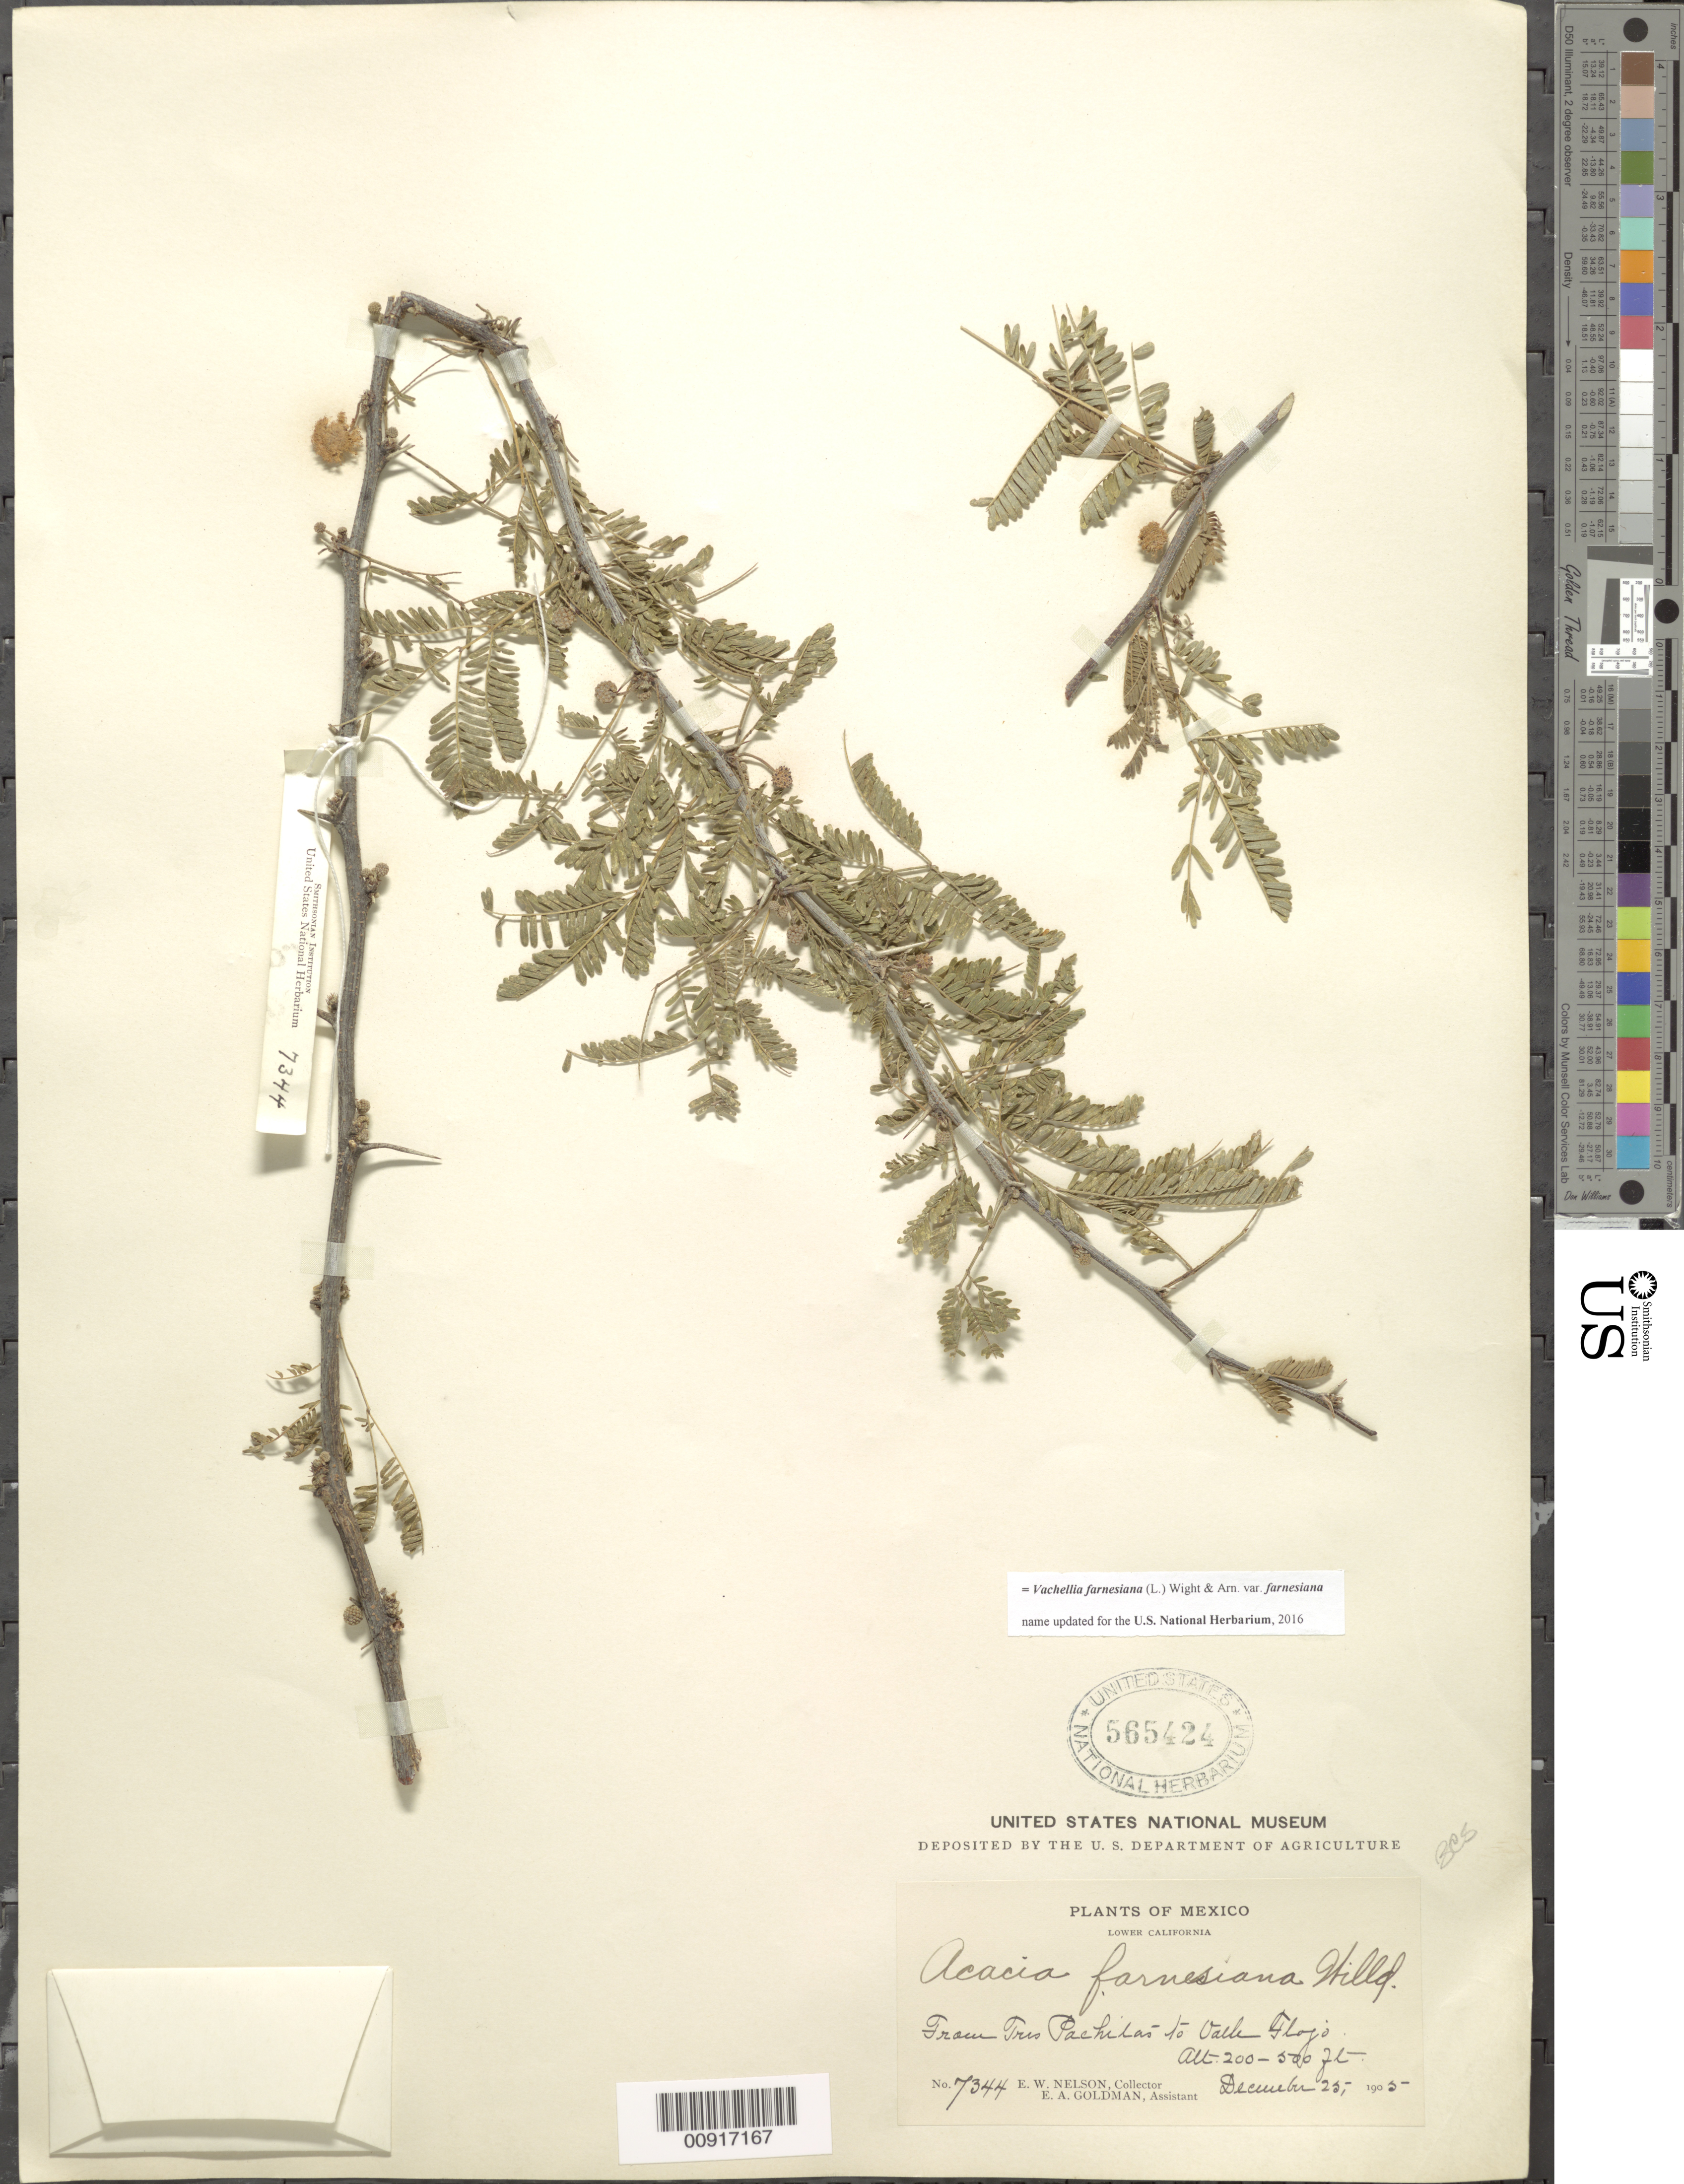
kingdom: Plantae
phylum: Tracheophyta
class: Magnoliopsida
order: Fabales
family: Fabaceae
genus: Vachellia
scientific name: Vachellia farnesiana var. farnesiana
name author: (L.) Wight & Arn.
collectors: E. W. Nelson & E. A. Goldman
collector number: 7344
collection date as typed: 25 Dec 1905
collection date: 1905-12-25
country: Mexico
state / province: Baja California Sur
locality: From Tres Pachitas to Valle Flojo, Lower California.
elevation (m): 61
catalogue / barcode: US 565424